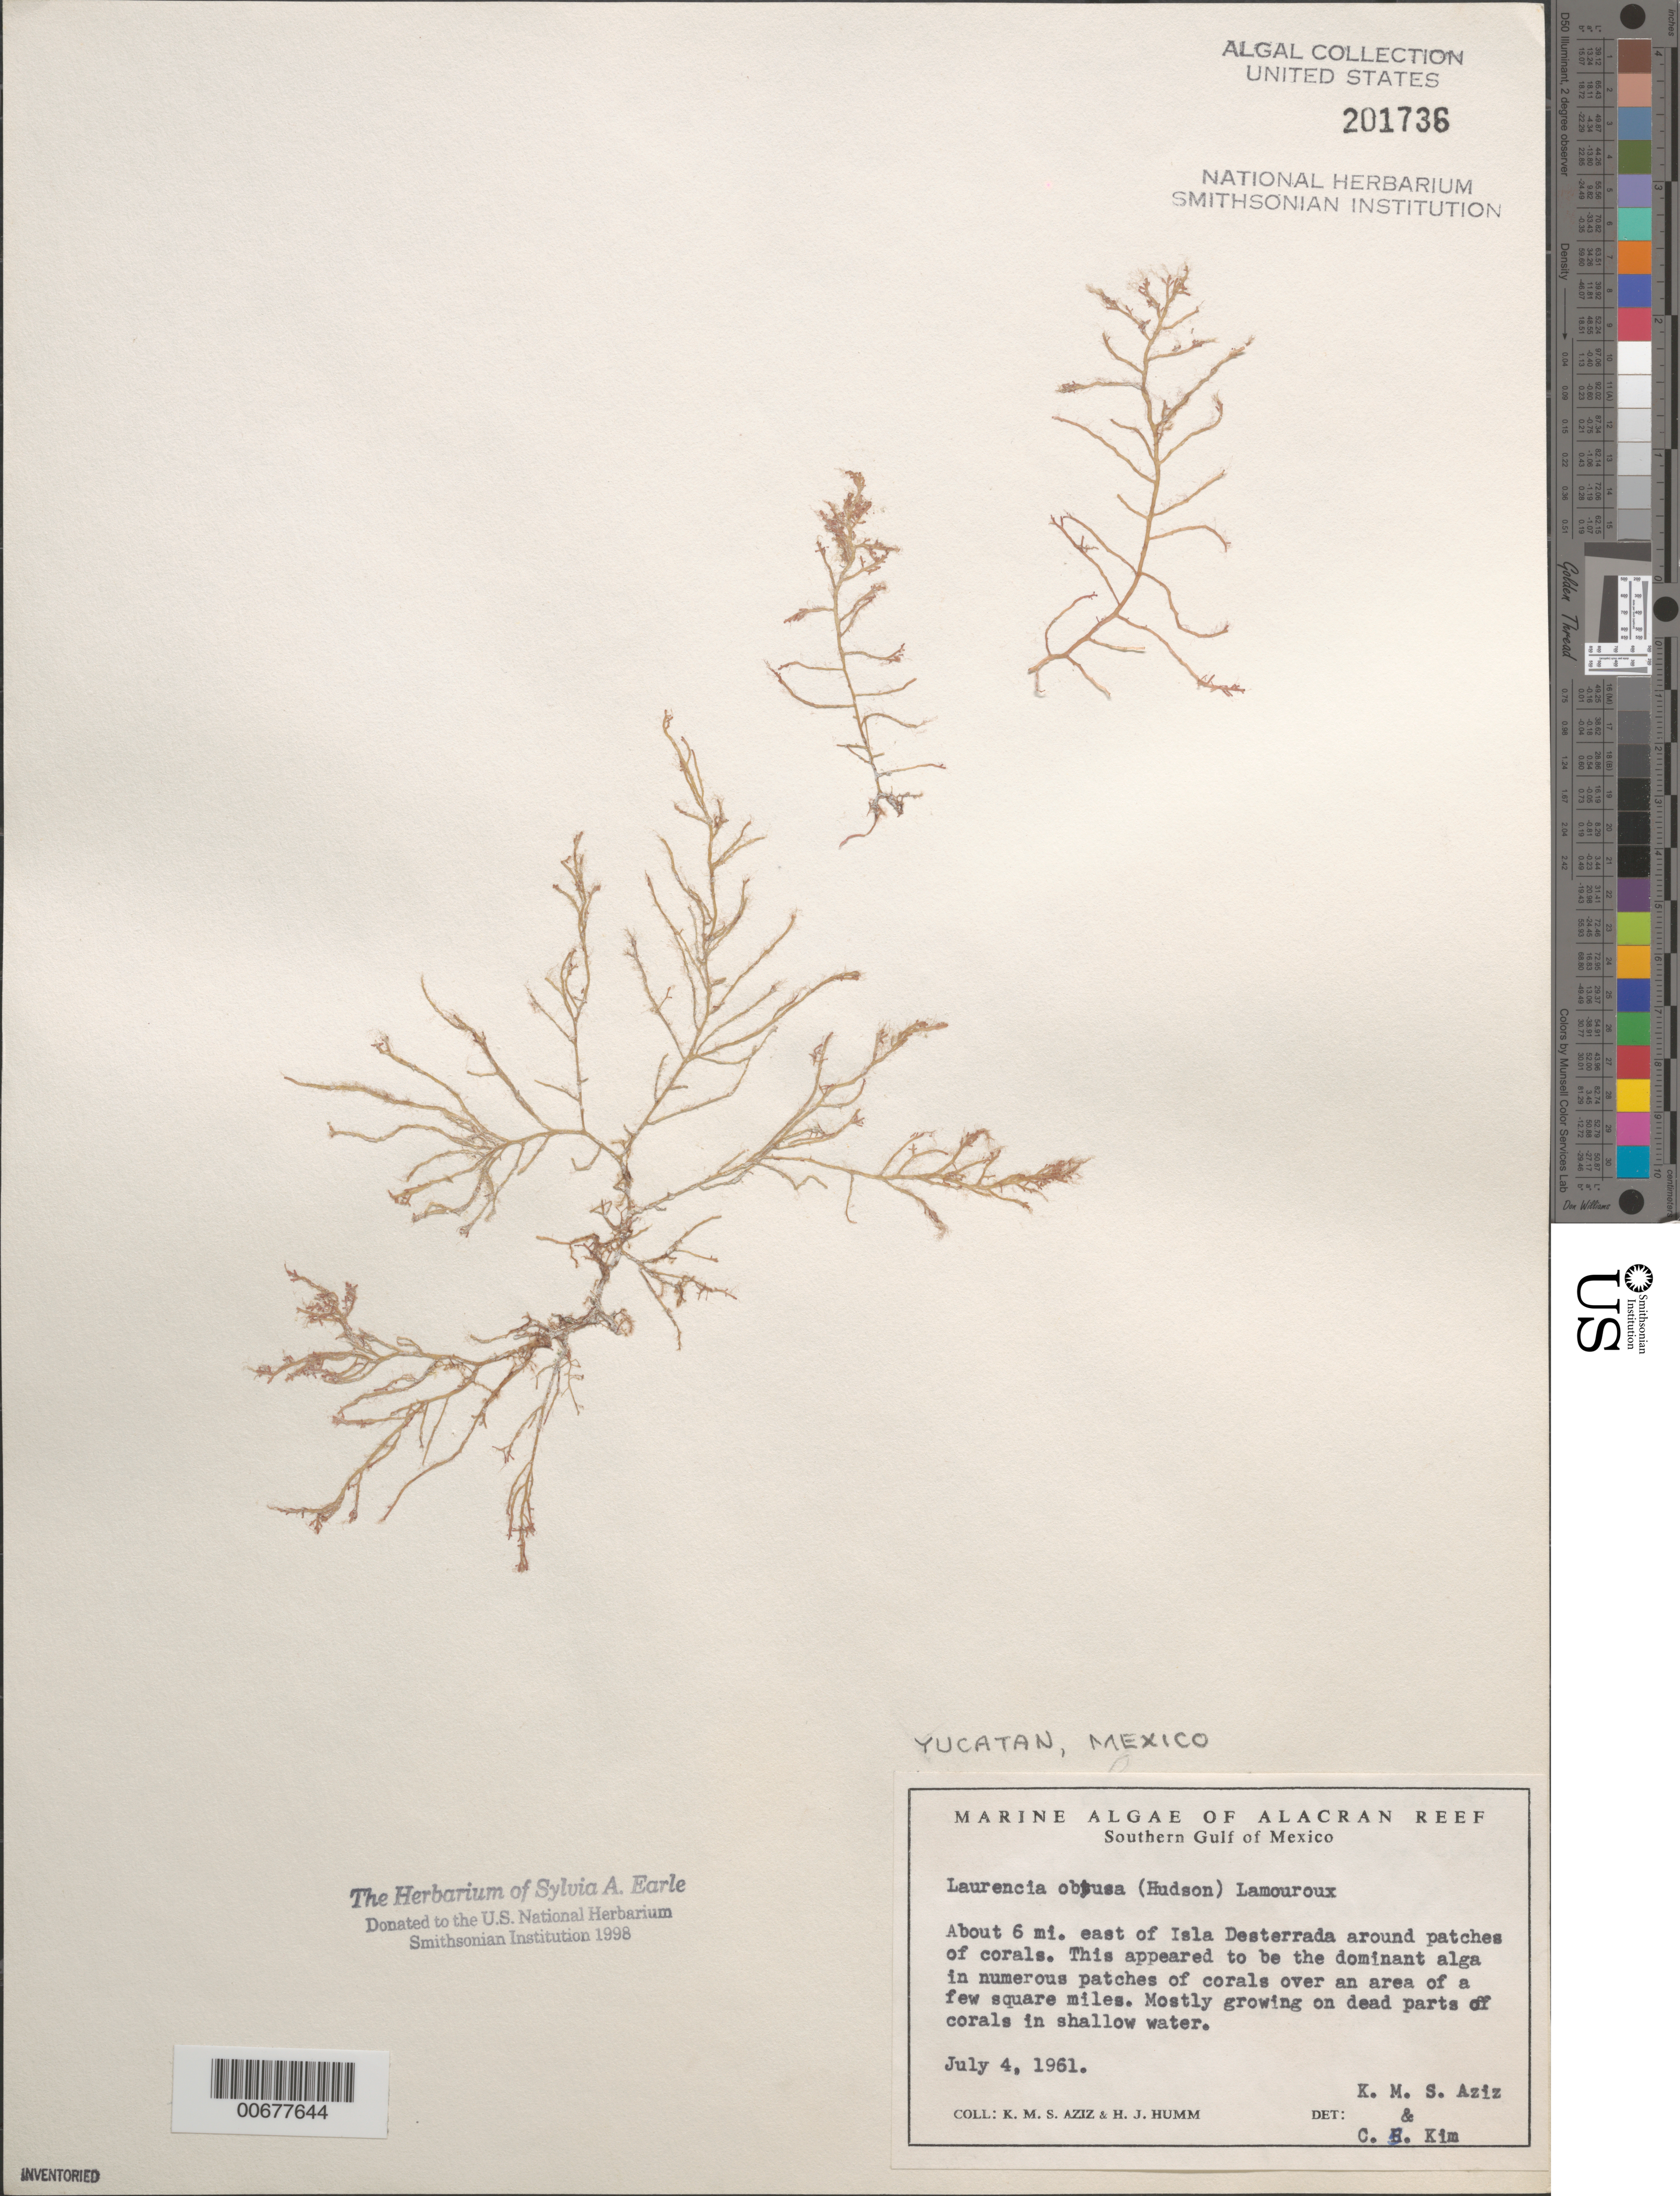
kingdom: Plantae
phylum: Rhodophyta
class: Florideophyceae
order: Ceramiales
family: Rhodomelaceae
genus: Laurencia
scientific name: Laurencia obtusa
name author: (Huds.) J.V.Lamouroux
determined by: Aziz, K. M.; Kim, Chun S.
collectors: K. M. Aziz & H. J. Humm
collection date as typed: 04 Jul 1961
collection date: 1961-07-04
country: Mexico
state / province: Yucatán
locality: Alacran Reef, ca. 6 miles east of Isla Desterrada, southern Gulf of Mexico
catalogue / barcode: US 201736